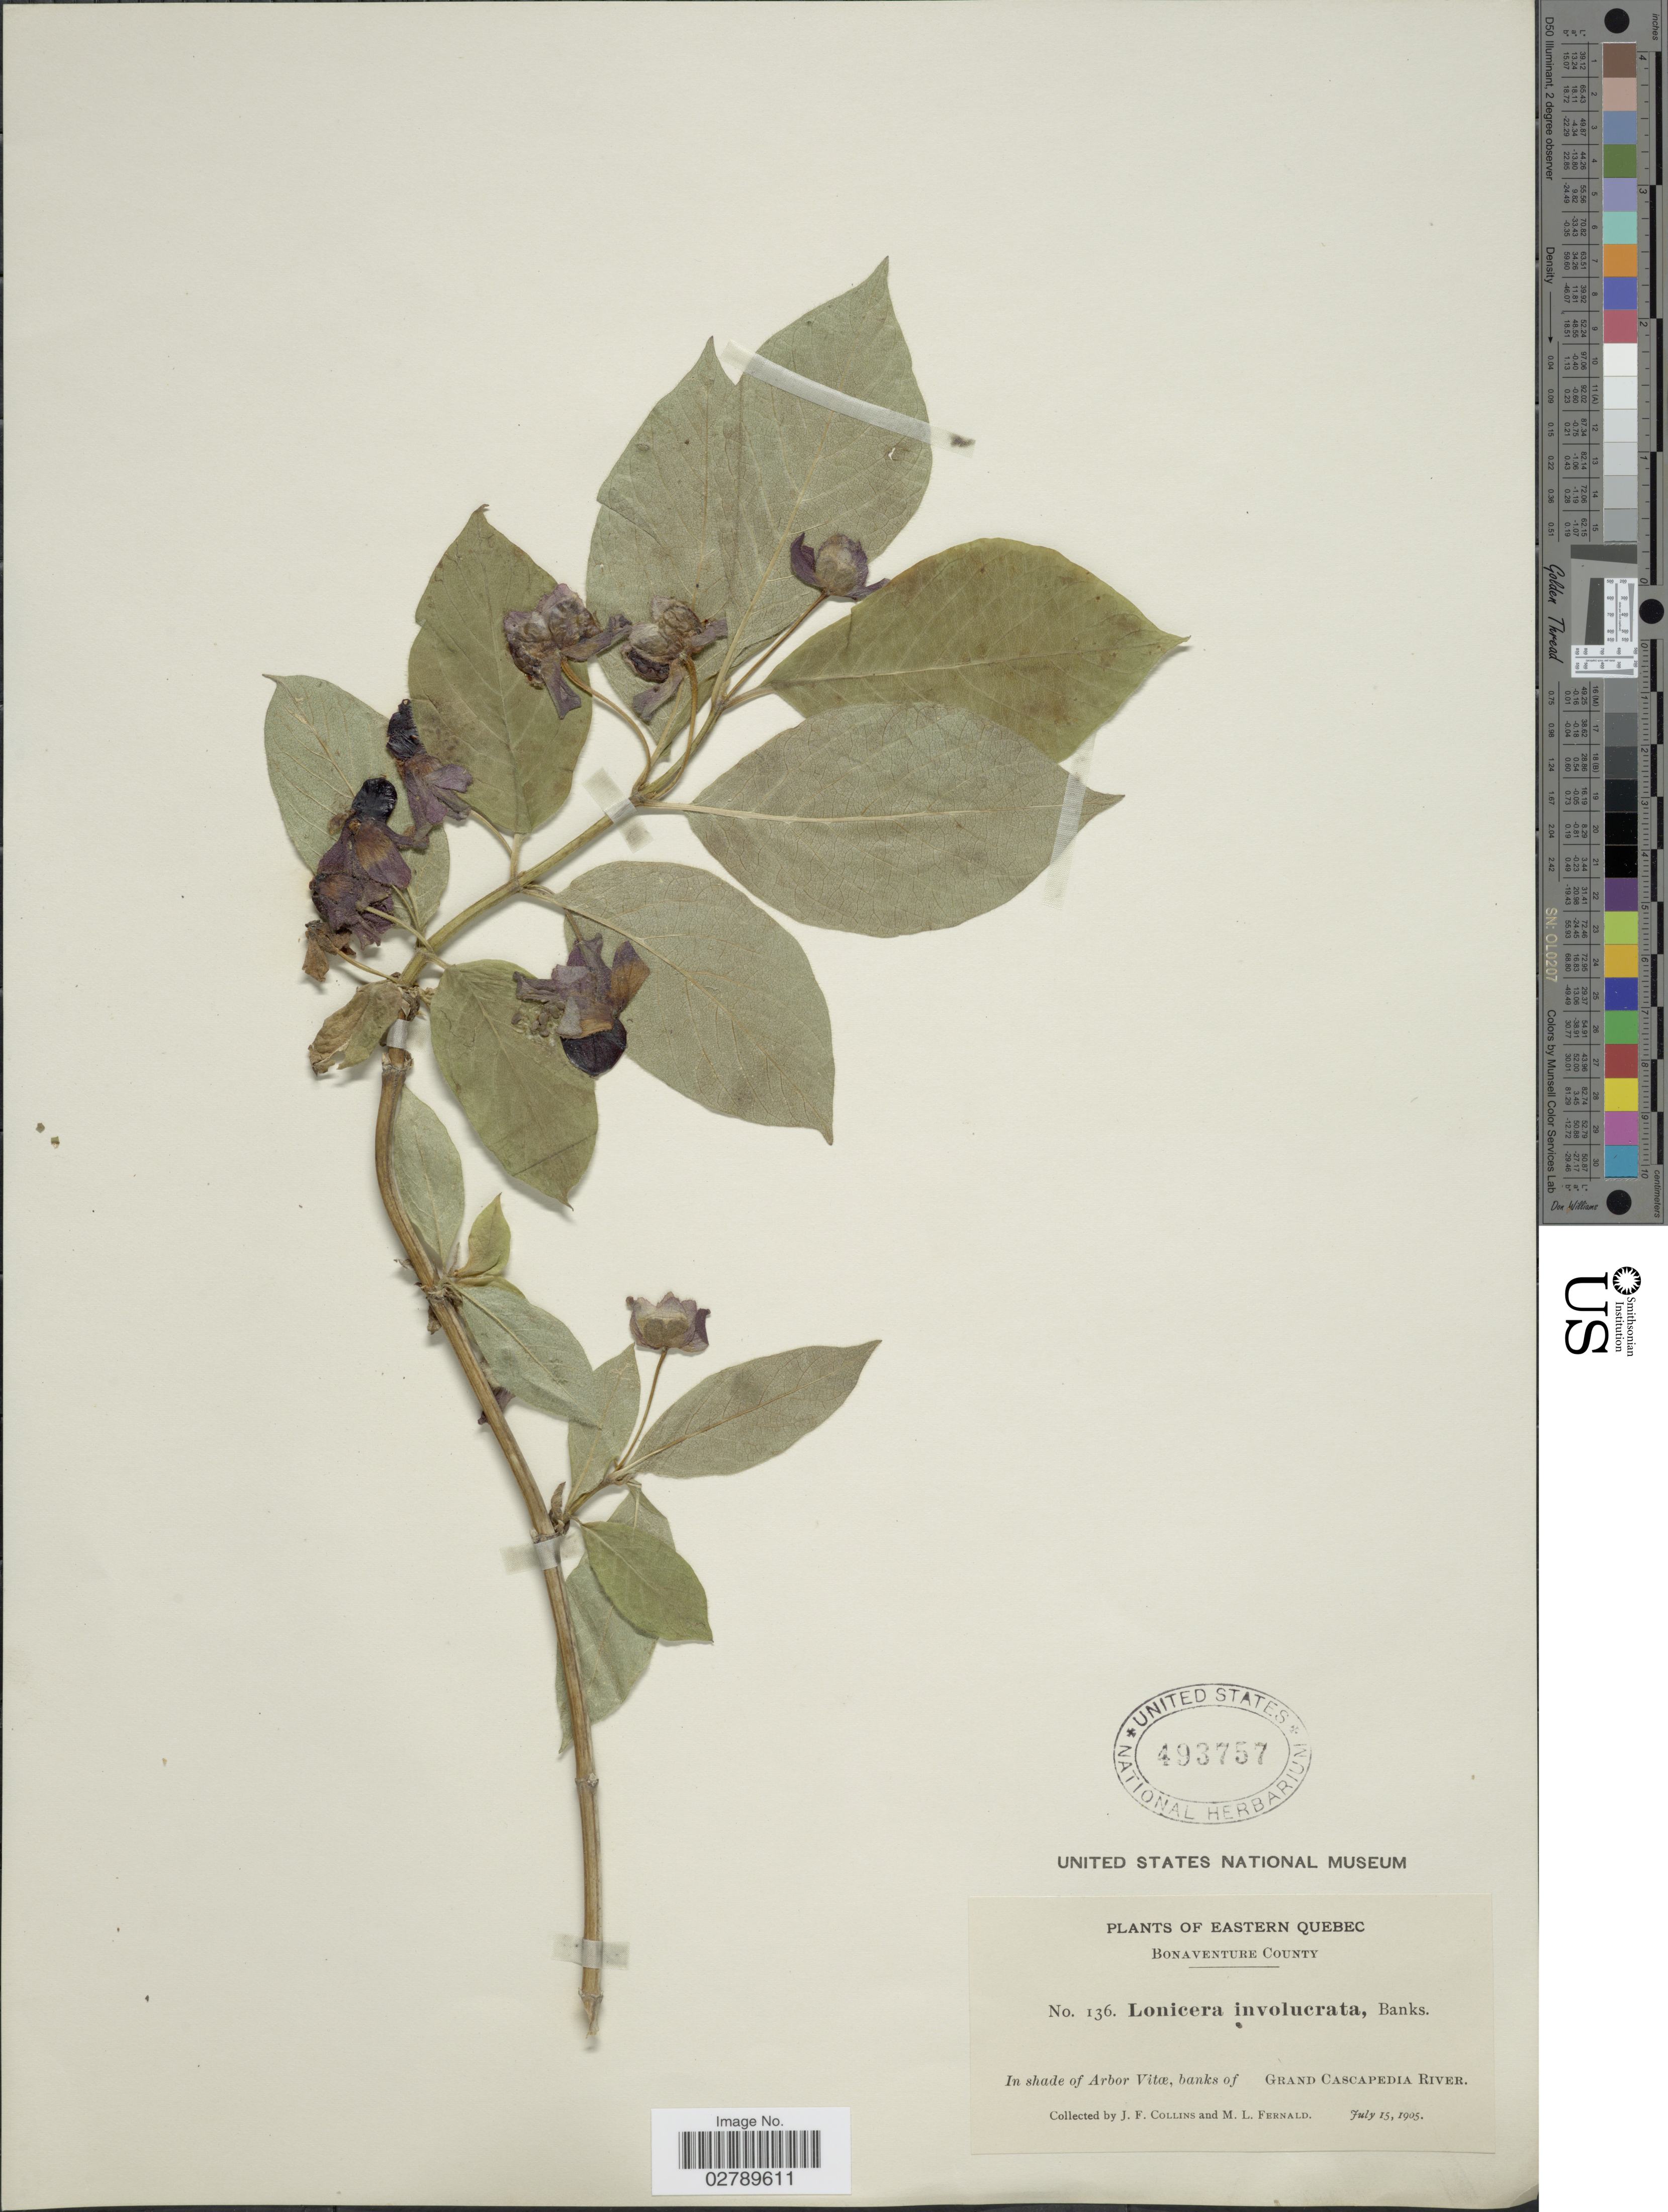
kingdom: Plantae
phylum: Tracheophyta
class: Magnoliopsida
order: Dipsacales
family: Caprifoliaceae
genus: Lonicera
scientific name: Lonicera involucrata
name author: (Richardson) Banks ex Spreng.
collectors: J. Collins & M. L. Fernald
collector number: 136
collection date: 1905-07-15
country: Canada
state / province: Quebec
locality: Eastern Quebec. Bonaventure County. In shade of Arbor Vitæ, banks of Grand Cascapedia River.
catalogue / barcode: US 493757